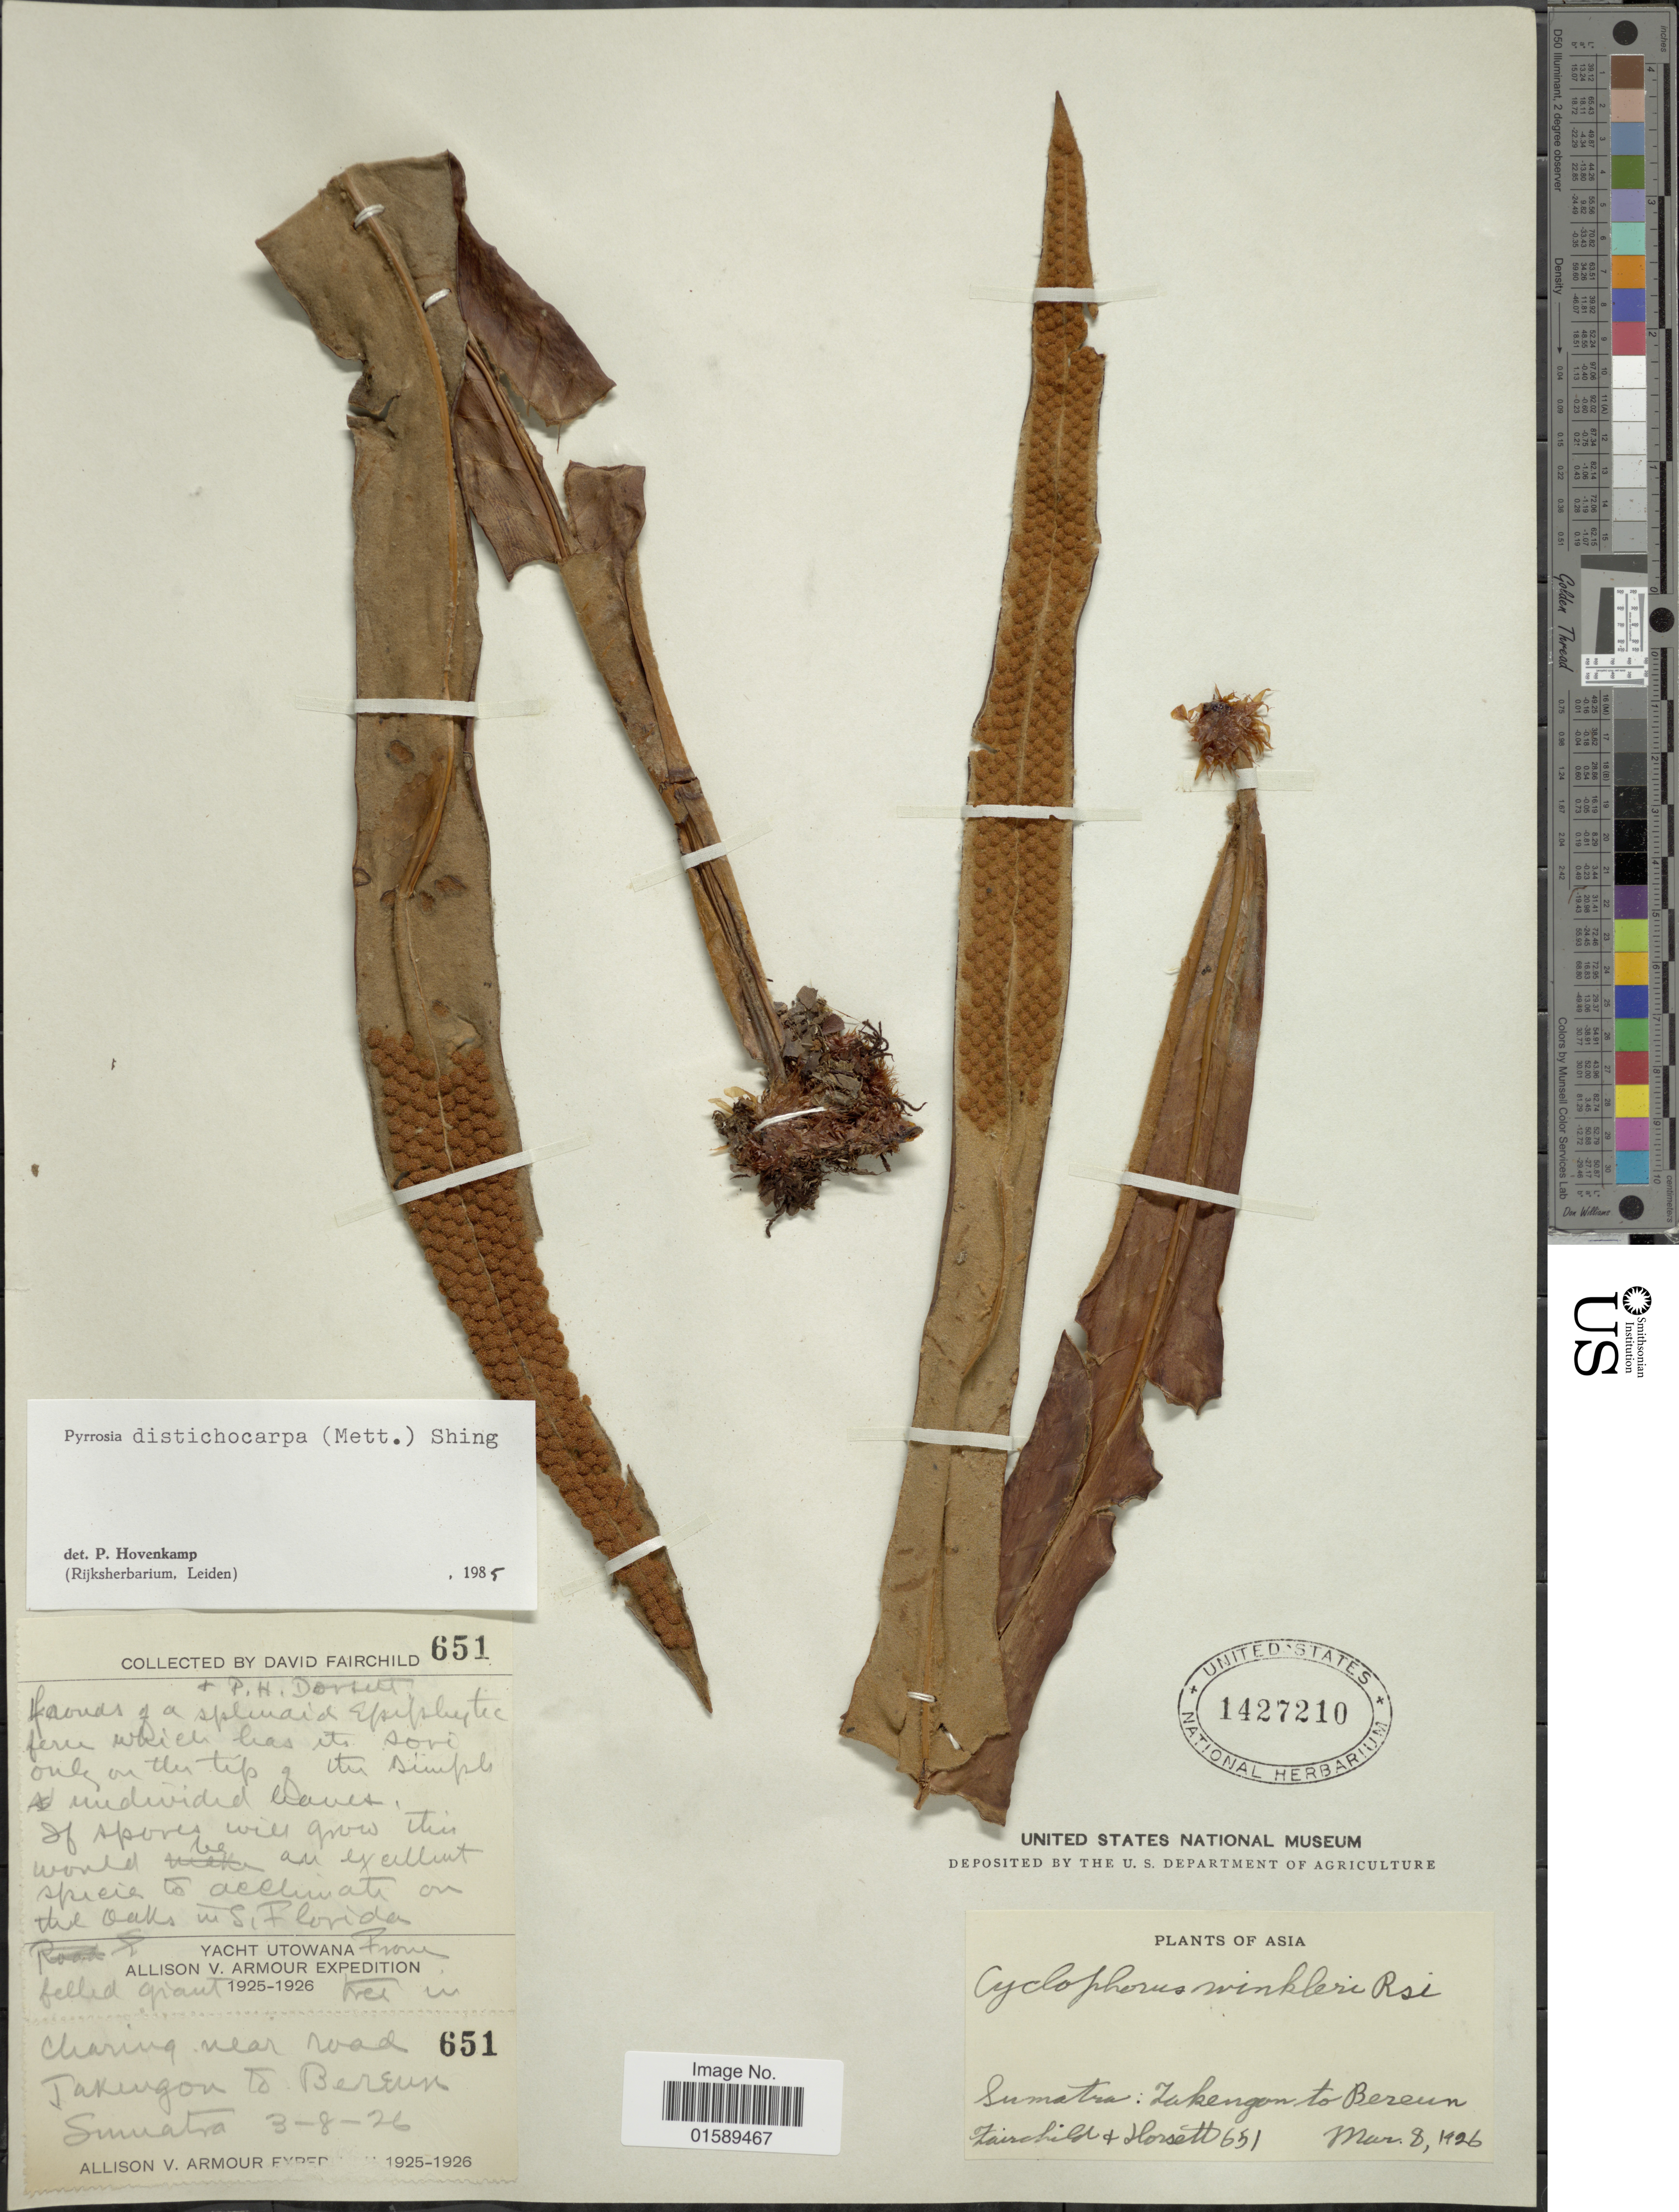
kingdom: Plantae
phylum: Tracheophyta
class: Polypodiopsida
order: Polypodiales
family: Polypodiaceae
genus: Pyrrosia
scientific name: Pyrrosia distichocarpa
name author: (Mett.) K.H. Shing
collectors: D. Fairchild & -. Horsett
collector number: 651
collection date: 1926-03-08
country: Indonesia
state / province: Sumatra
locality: Sumatra: Takengon to Bereun.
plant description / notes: Corrected "Sumatra: Zekengon Bereum." to "Sumatra: Takengon to Bereun."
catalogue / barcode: US 1427210